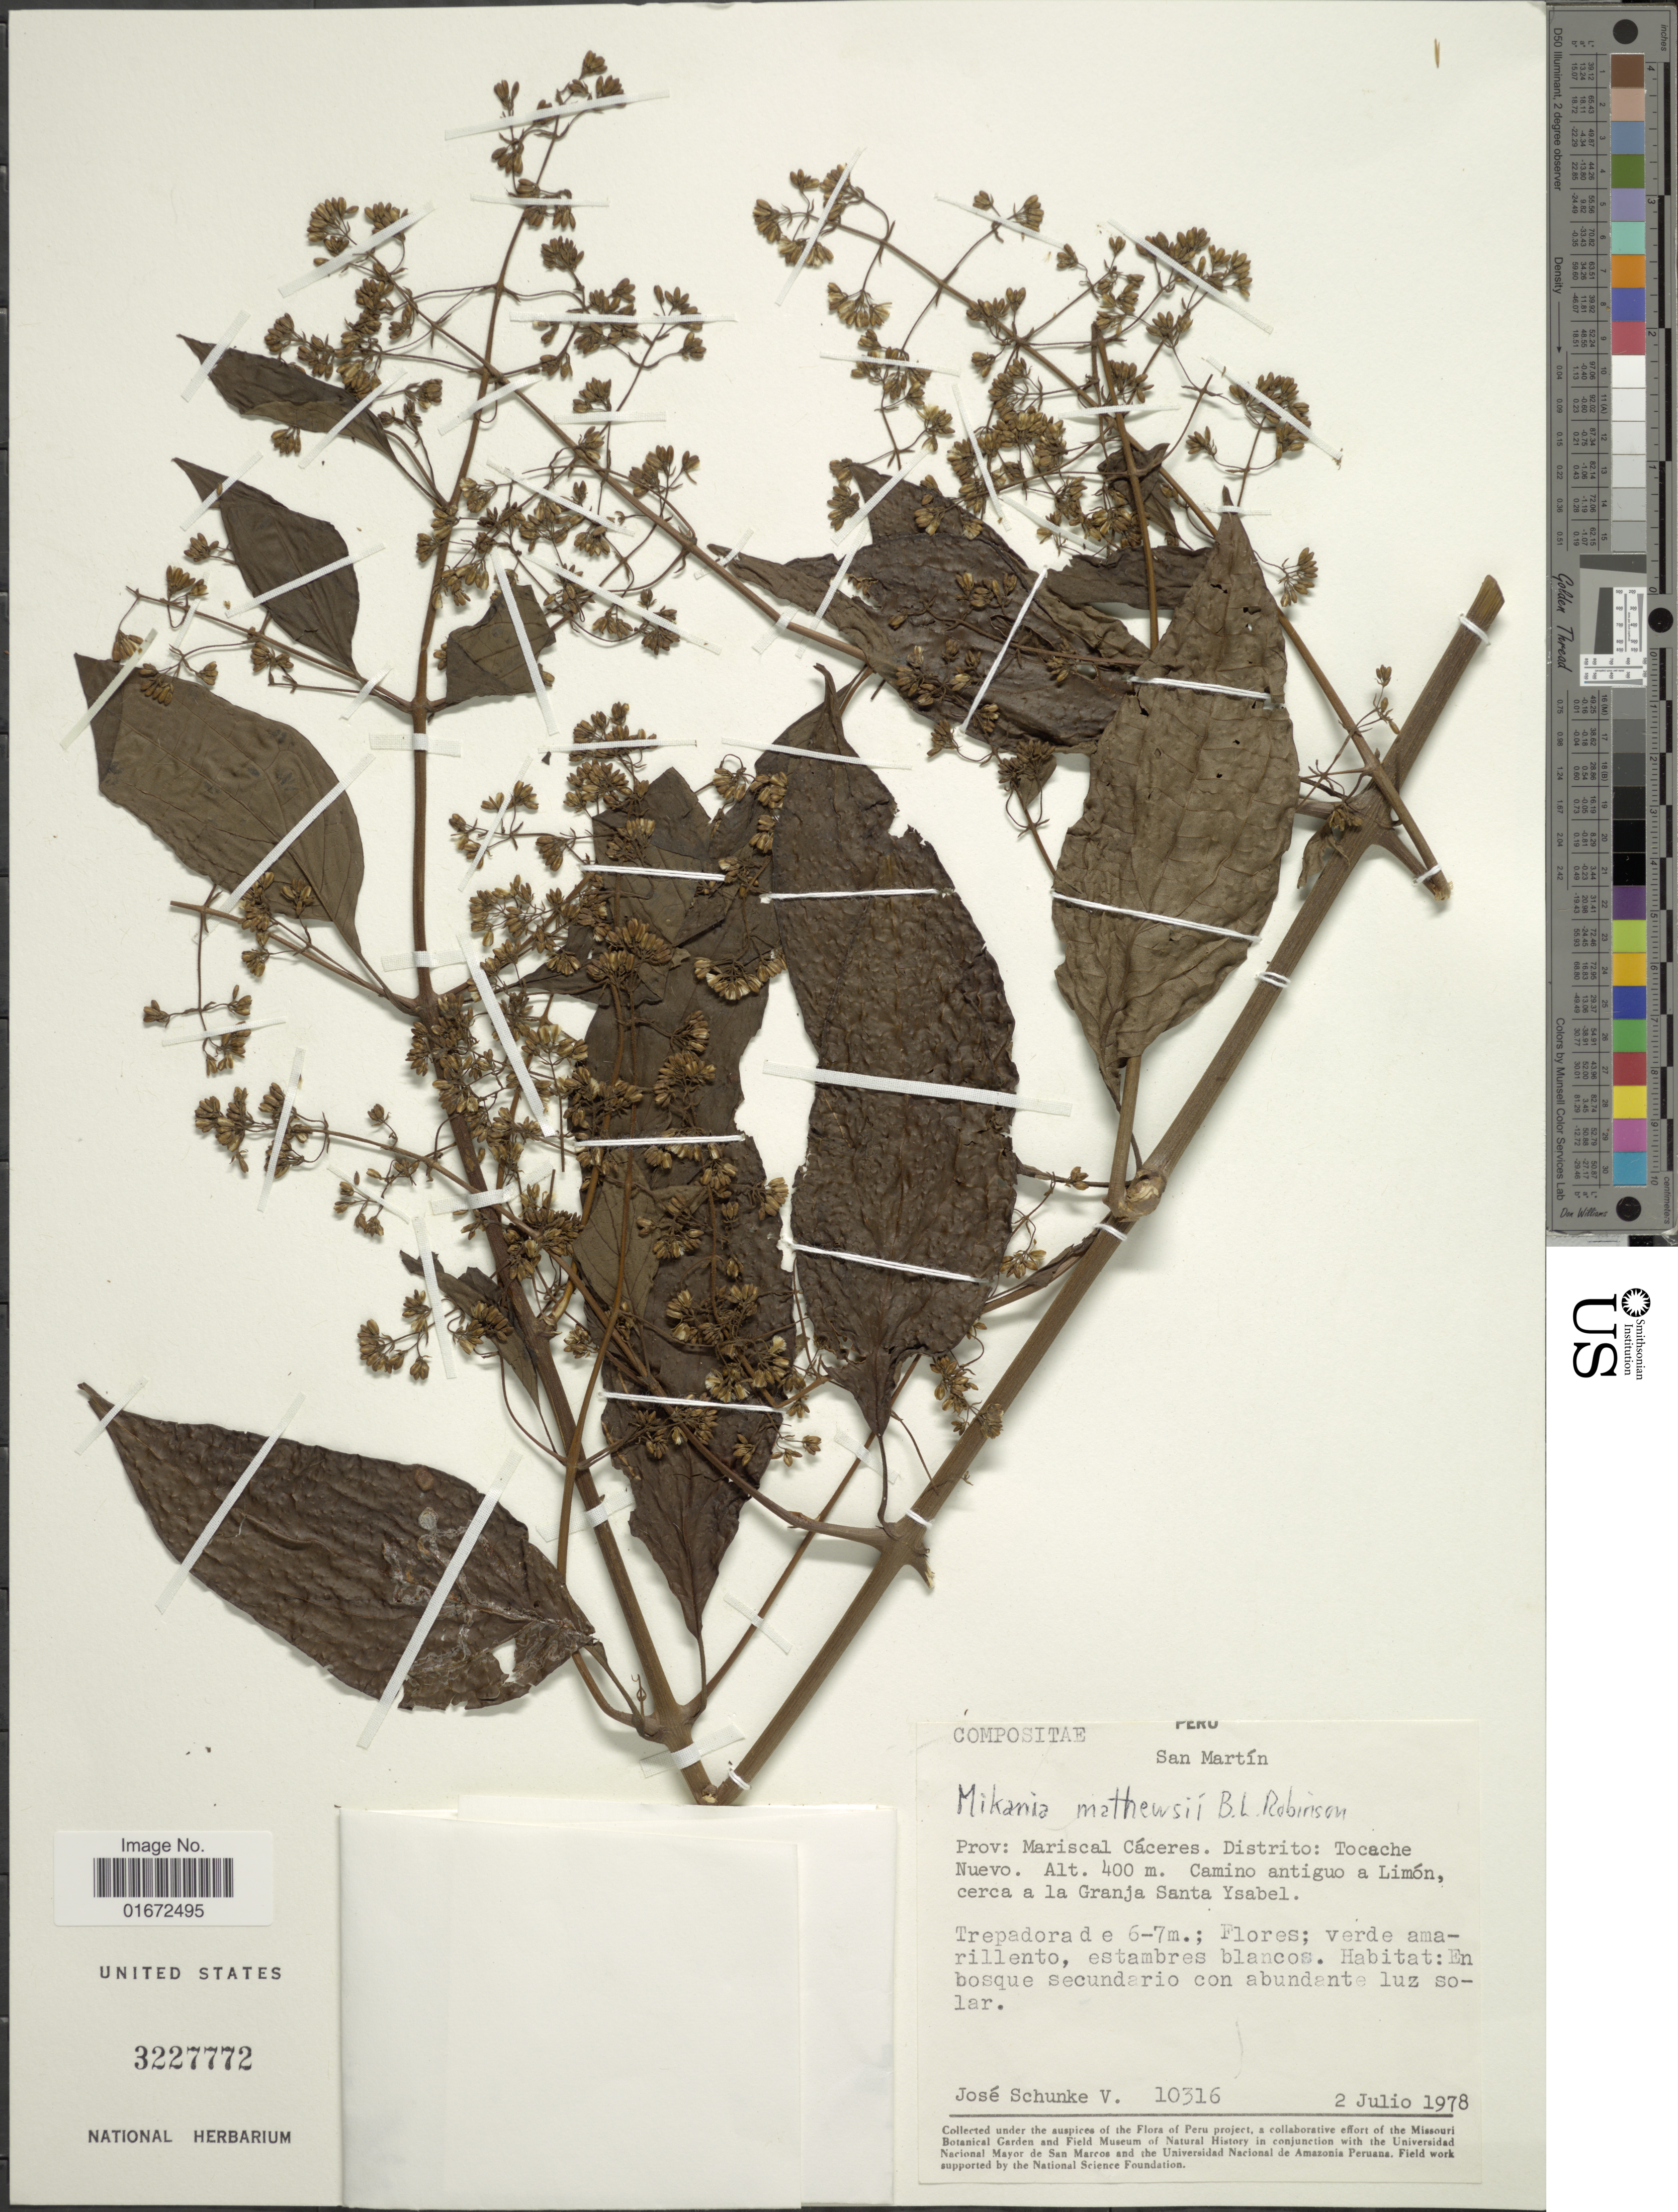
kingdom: Plantae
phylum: Tracheophyta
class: Magnoliopsida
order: Asterales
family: Asteraceae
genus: Mikania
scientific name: Mikania mathewsii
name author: B.L. Rob.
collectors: J. Schunke Vigo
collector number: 10316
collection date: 1978-07-02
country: Peru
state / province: San Martín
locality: Prov: Mariscal Cáceres. Distrito: Tocache Nuevo. Camino antiguo a Limón, cerca a la Granja Santa Ysabel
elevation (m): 400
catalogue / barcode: US 3227772